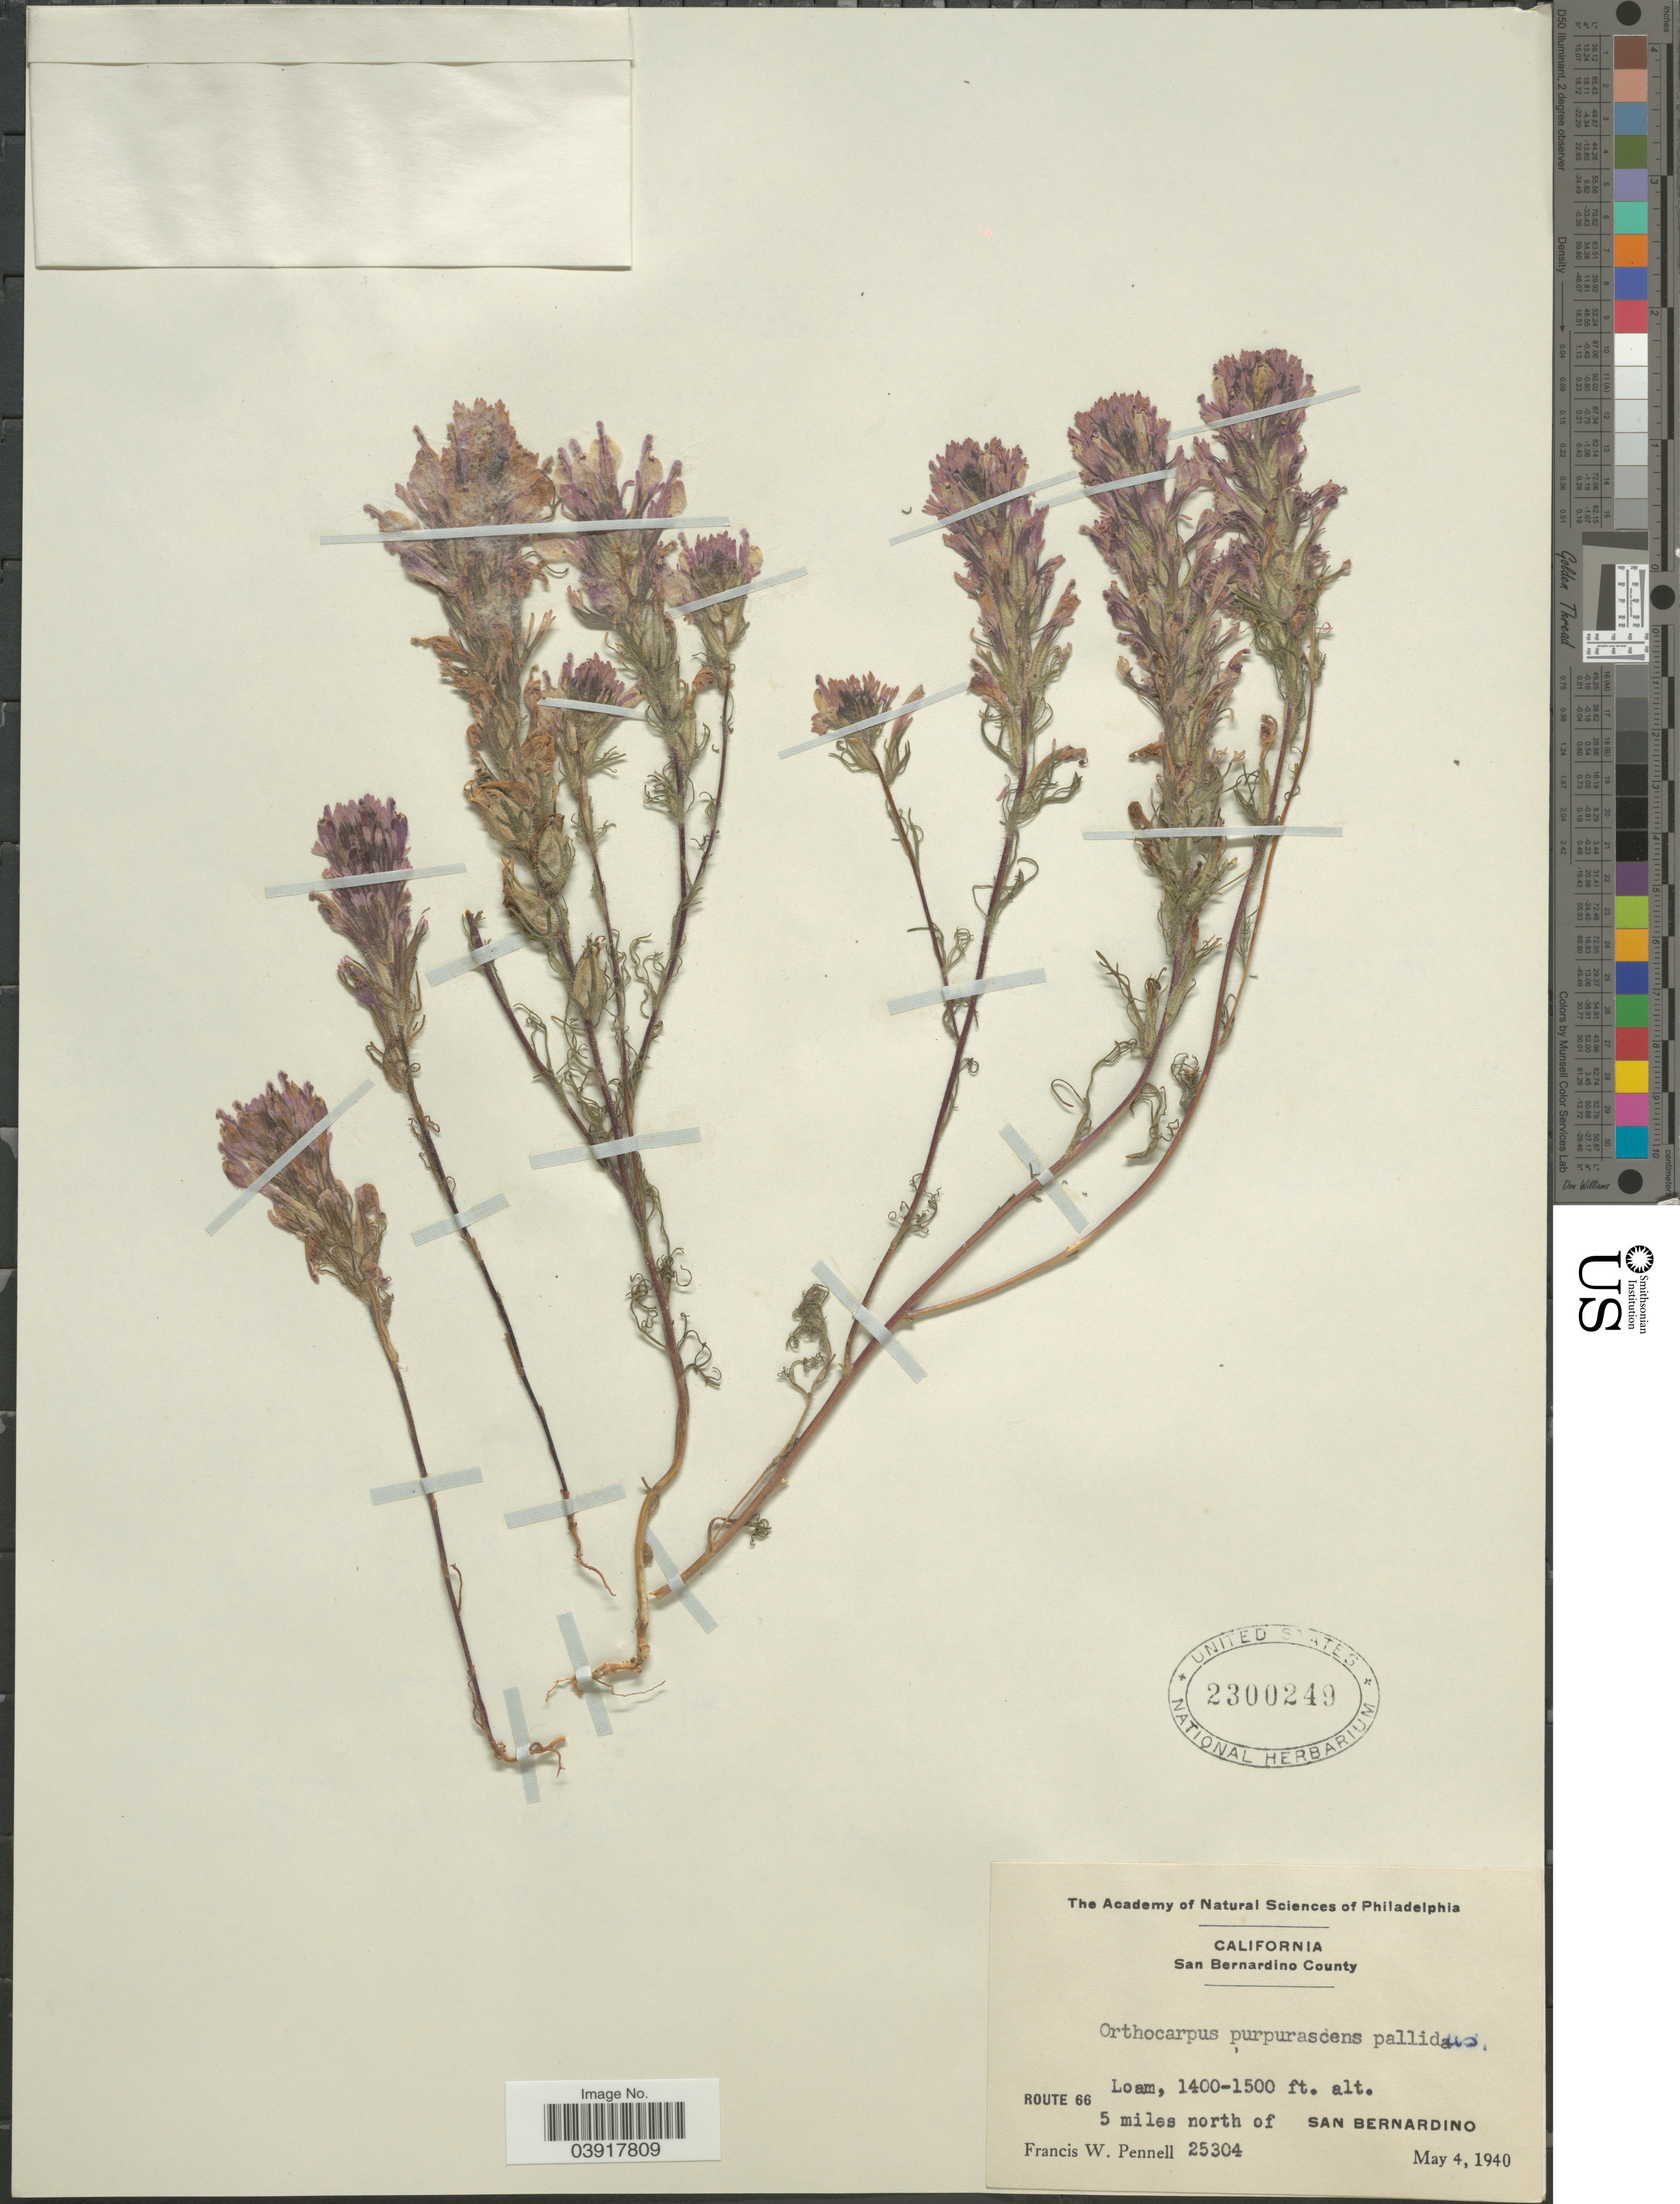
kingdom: Plantae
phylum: Tracheophyta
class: Magnoliopsida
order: Lamiales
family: Orobanchaceae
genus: Orthocarpus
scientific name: Orthocarpus exsertus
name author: A. Heller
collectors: F. W. Pennell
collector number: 25304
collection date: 1940-05-04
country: United States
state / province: California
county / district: San Bernardino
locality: San Bernardino County. Route 66. 5 miles north of San Bernardino.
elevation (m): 427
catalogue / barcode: US 2300249